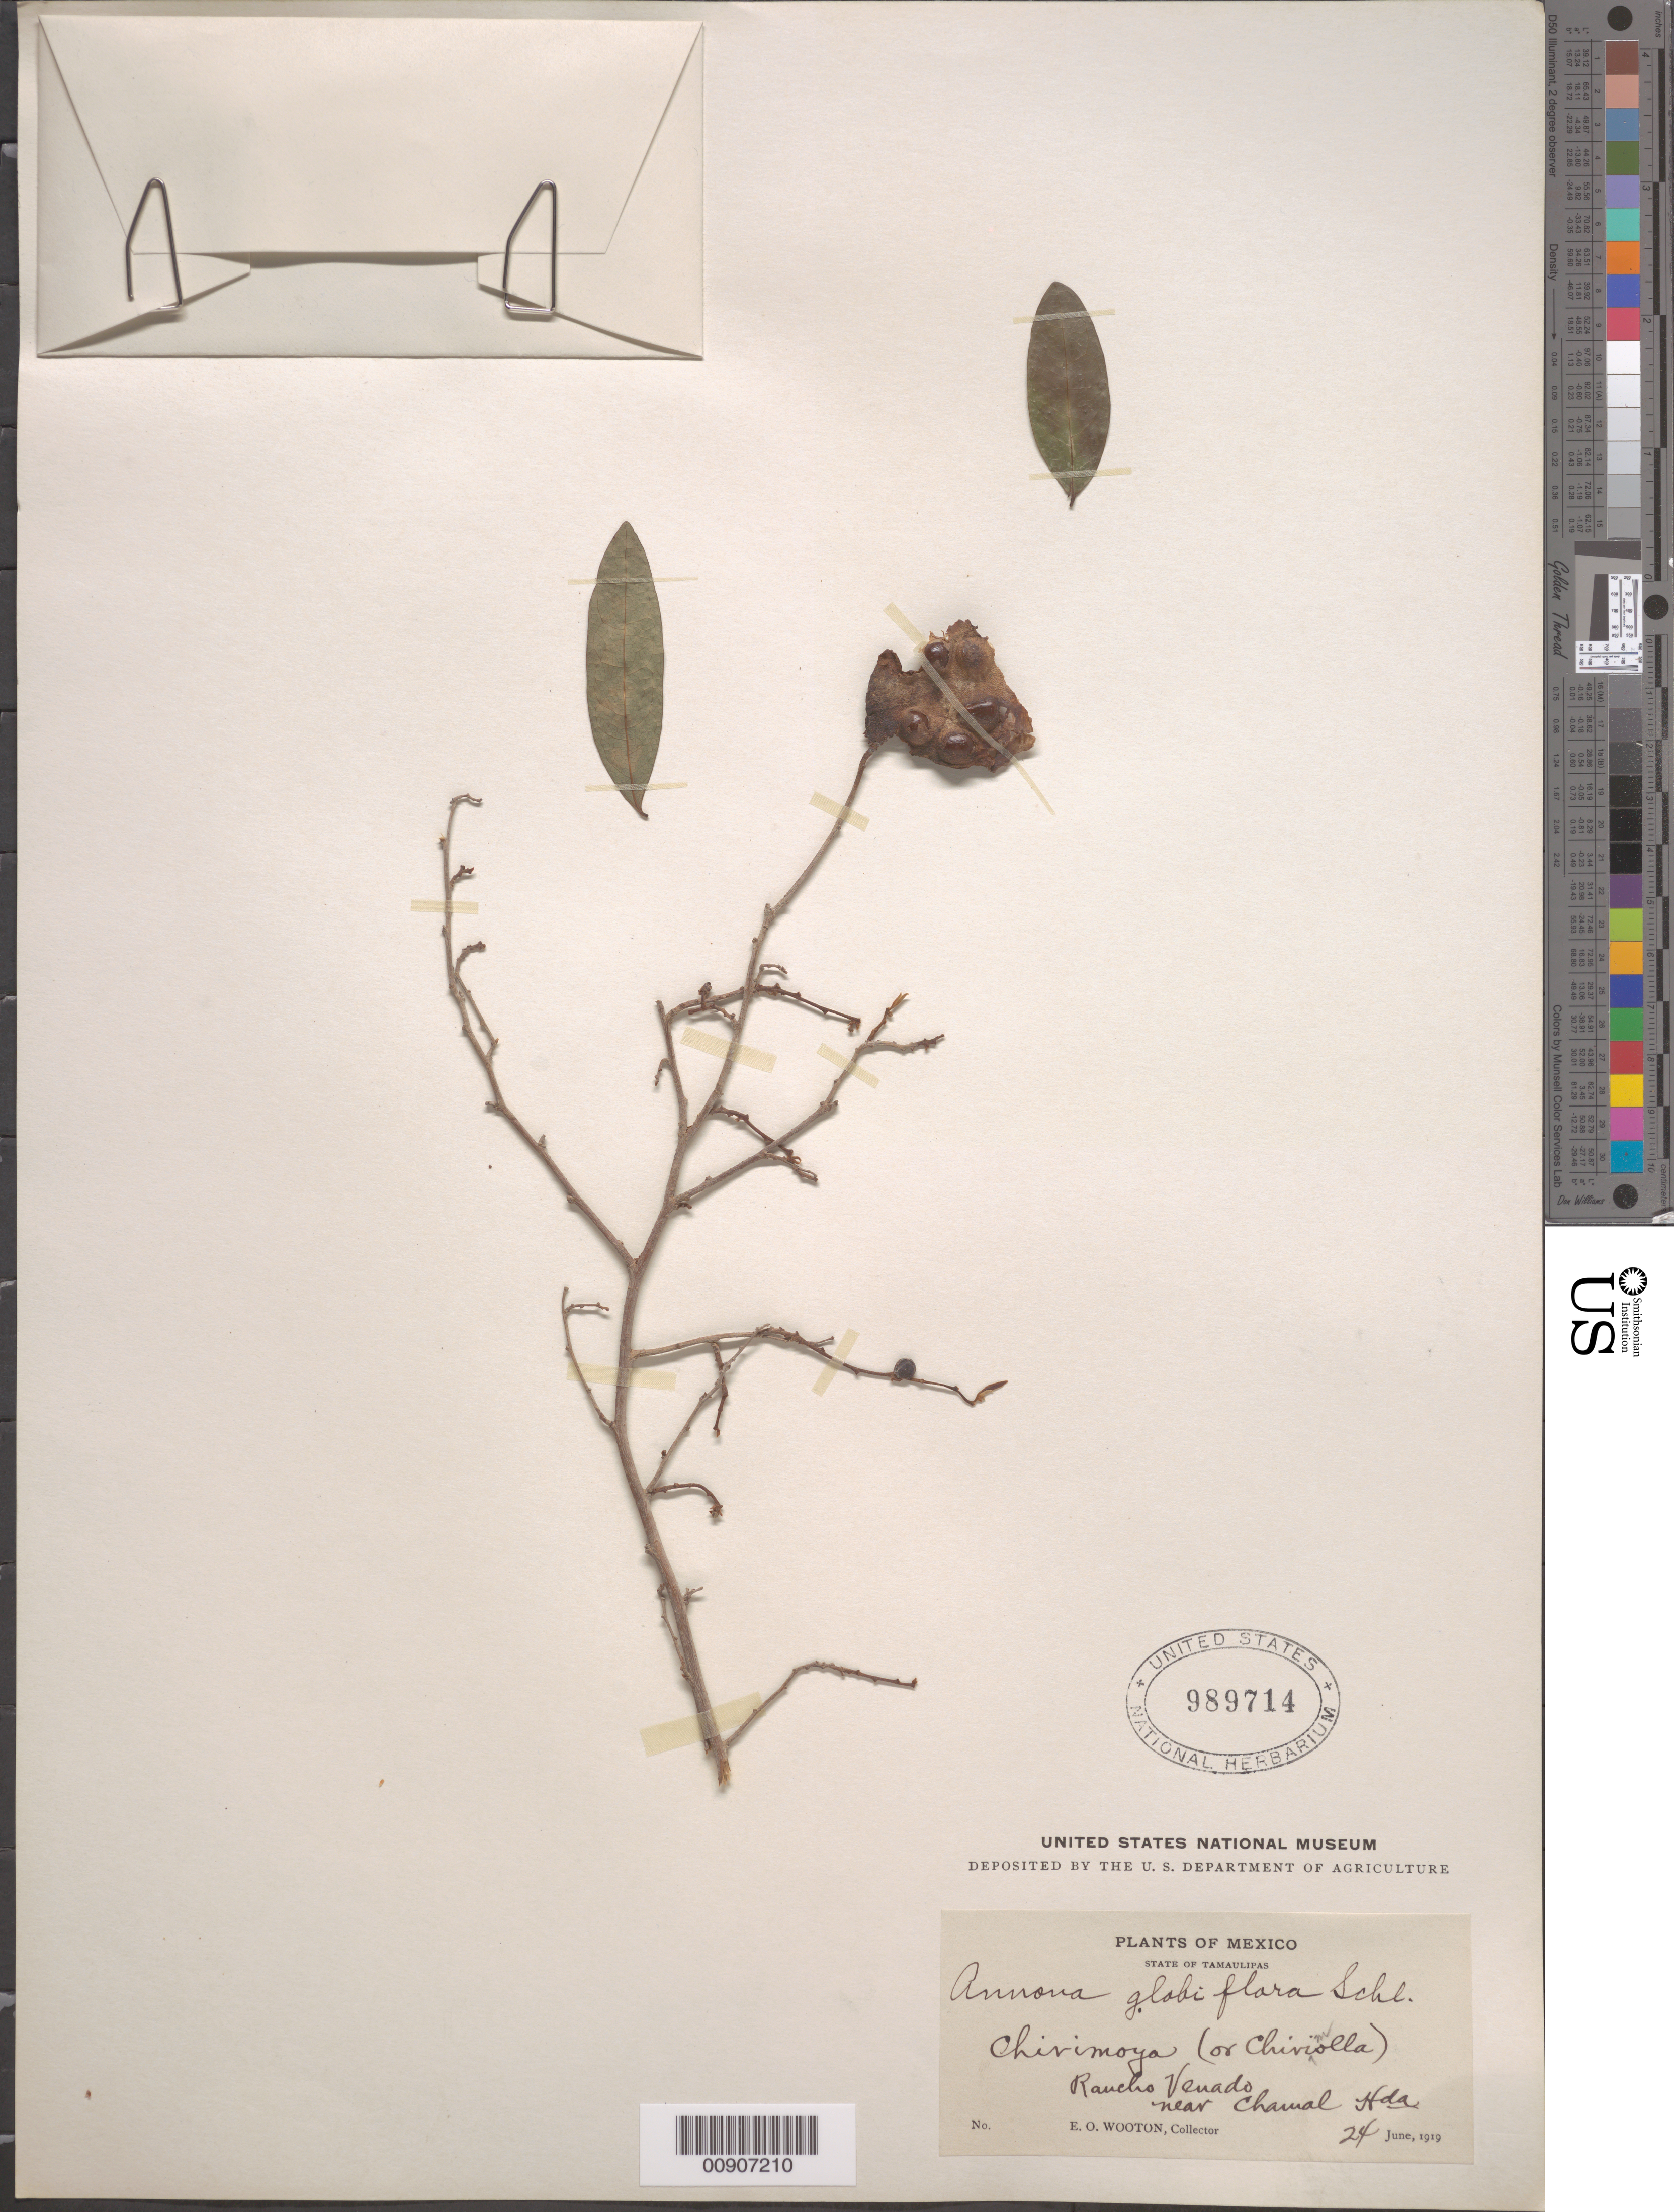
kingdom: Plantae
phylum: Tracheophyta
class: Magnoliopsida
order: Magnoliales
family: Annonaceae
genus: Annona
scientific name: Annona globiflora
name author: Schltdl.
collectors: E. O. Wooton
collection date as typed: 24 Jun 1919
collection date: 1919-06-24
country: Mexico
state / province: Tamaulipas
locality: Rancho Venado near Chamal Hda. State of Tamaulipas.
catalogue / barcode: US 989714